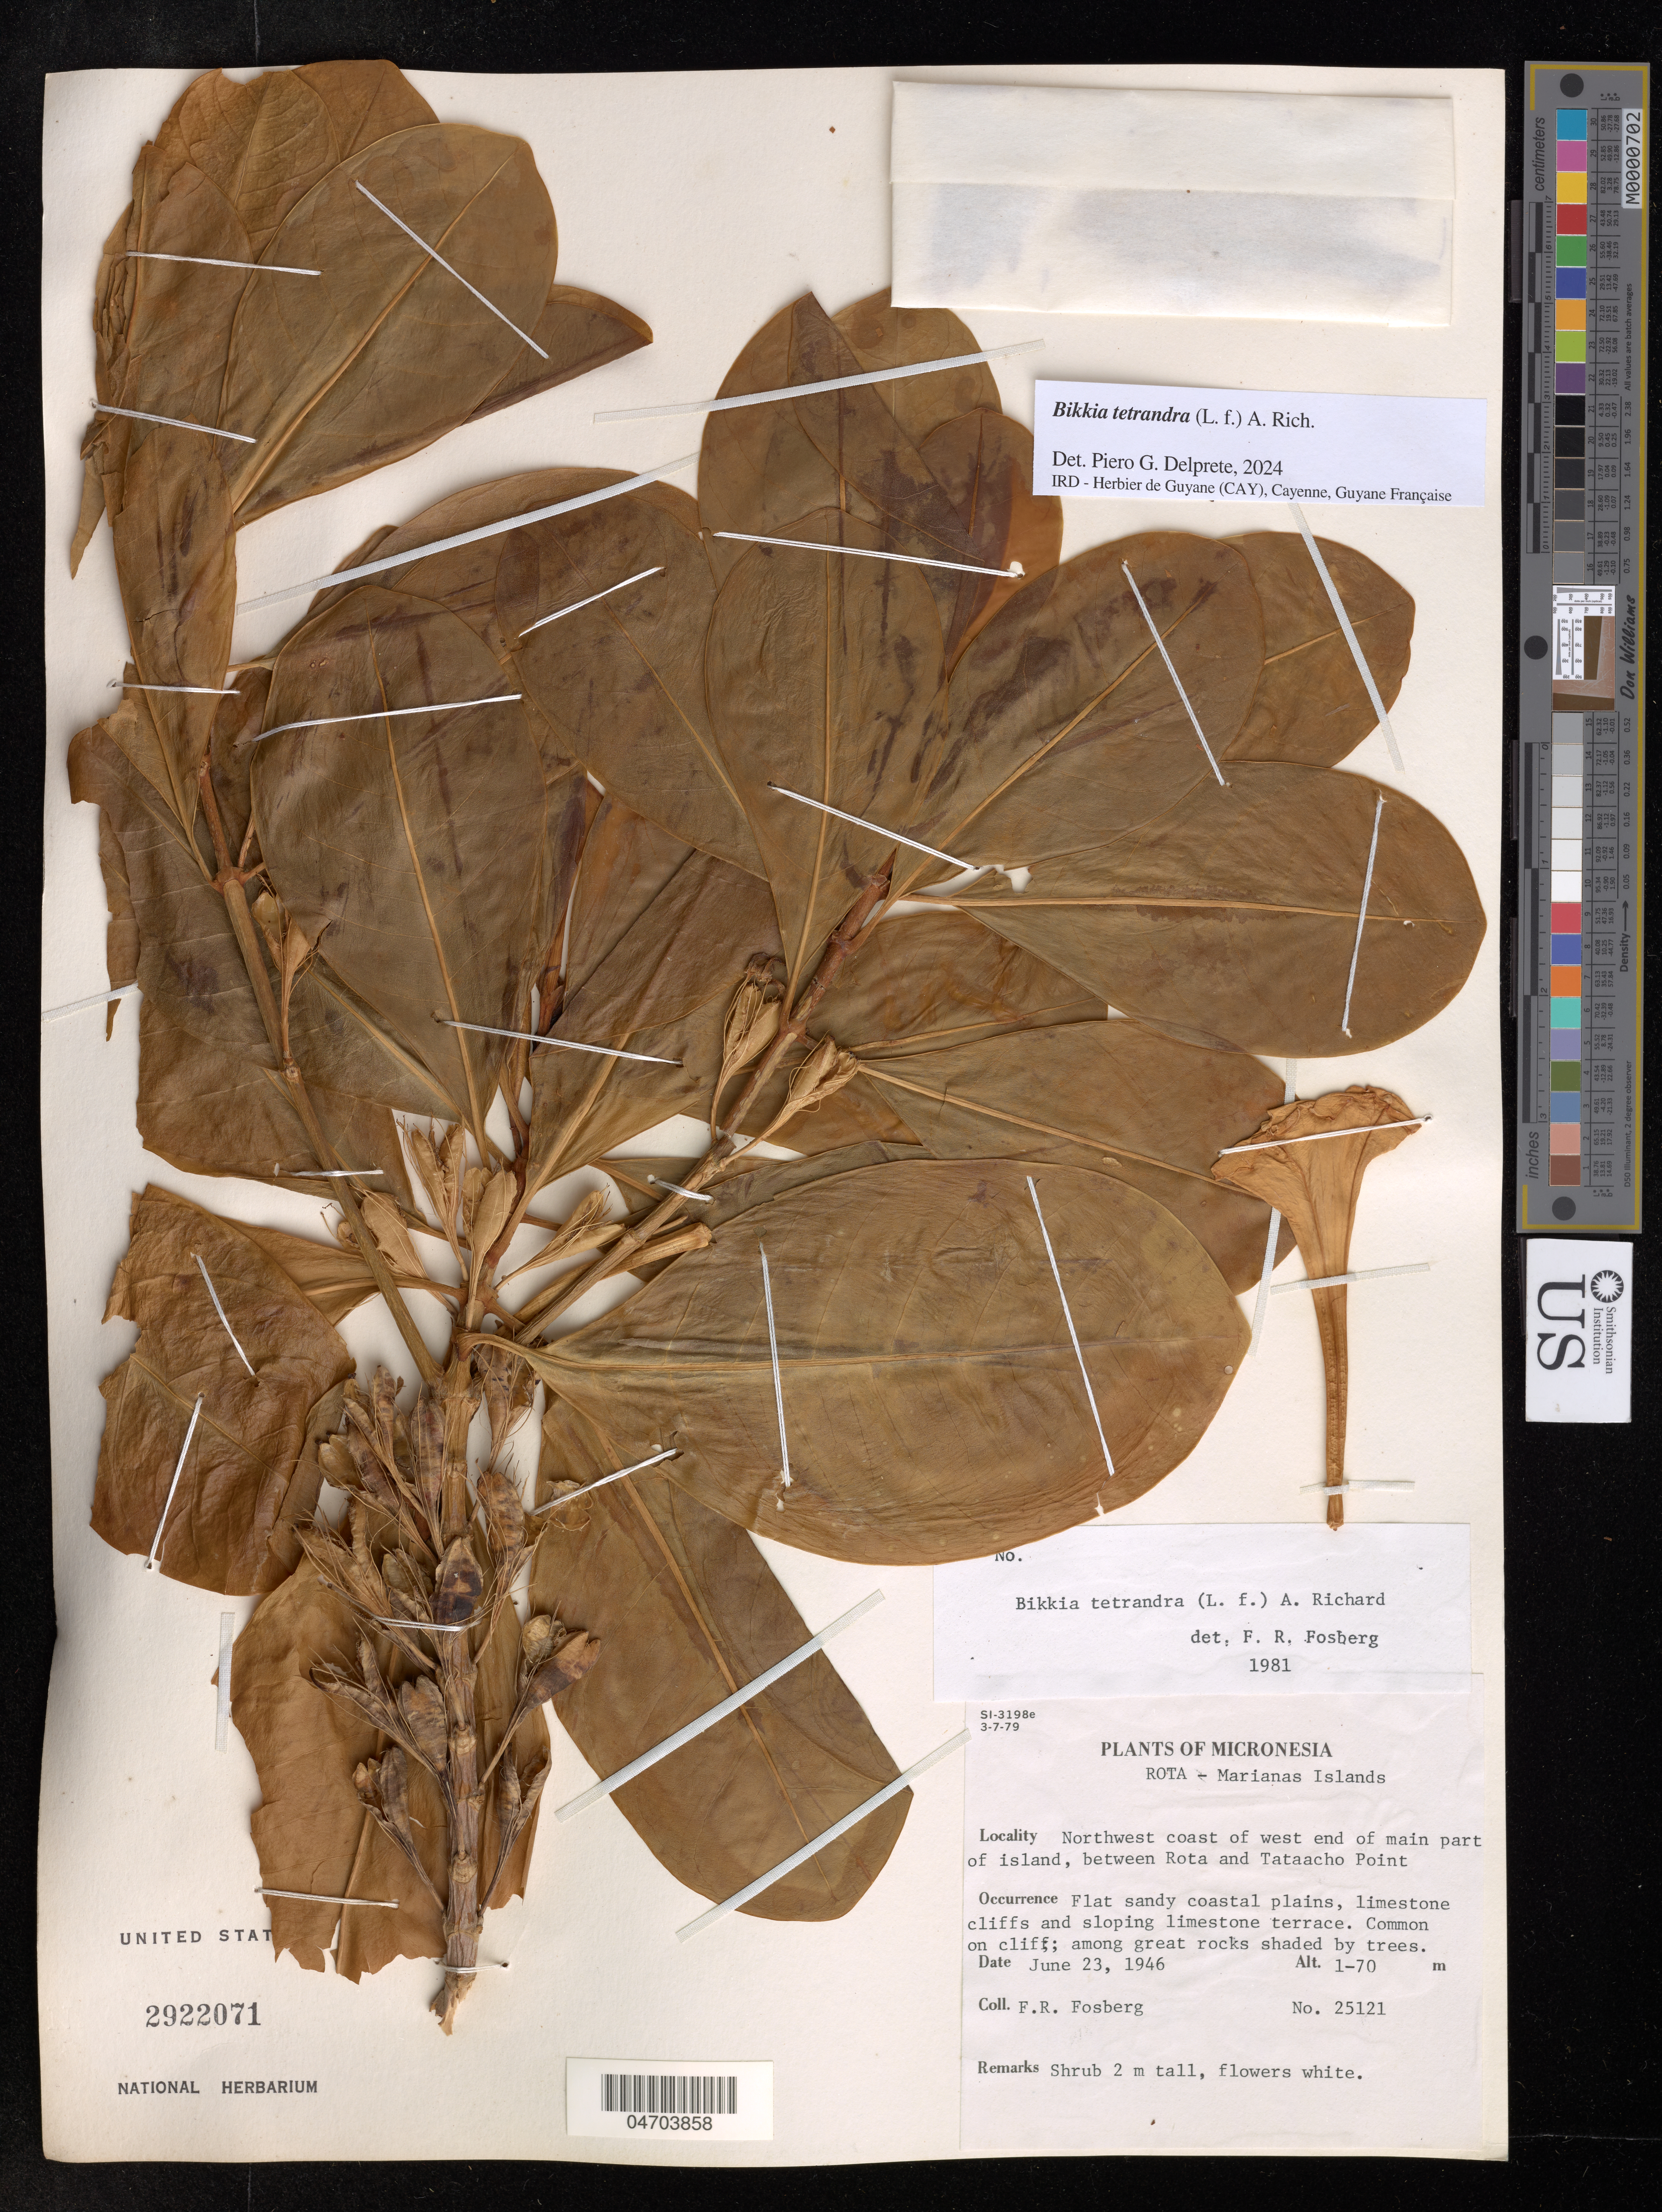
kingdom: Plantae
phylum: Tracheophyta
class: Magnoliopsida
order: Gentianales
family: Rubiaceae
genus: Bikkia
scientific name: Bikkia tetrandra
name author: (L. f.) A. Rich.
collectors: F. R. Fosberg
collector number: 25121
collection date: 1946-06-23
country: Micronesia, Federated States of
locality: ROTA - Marianas Islands. Northwest coast of west end of main part of island, between Rota and Tataacho Point.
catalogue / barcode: US 2922071